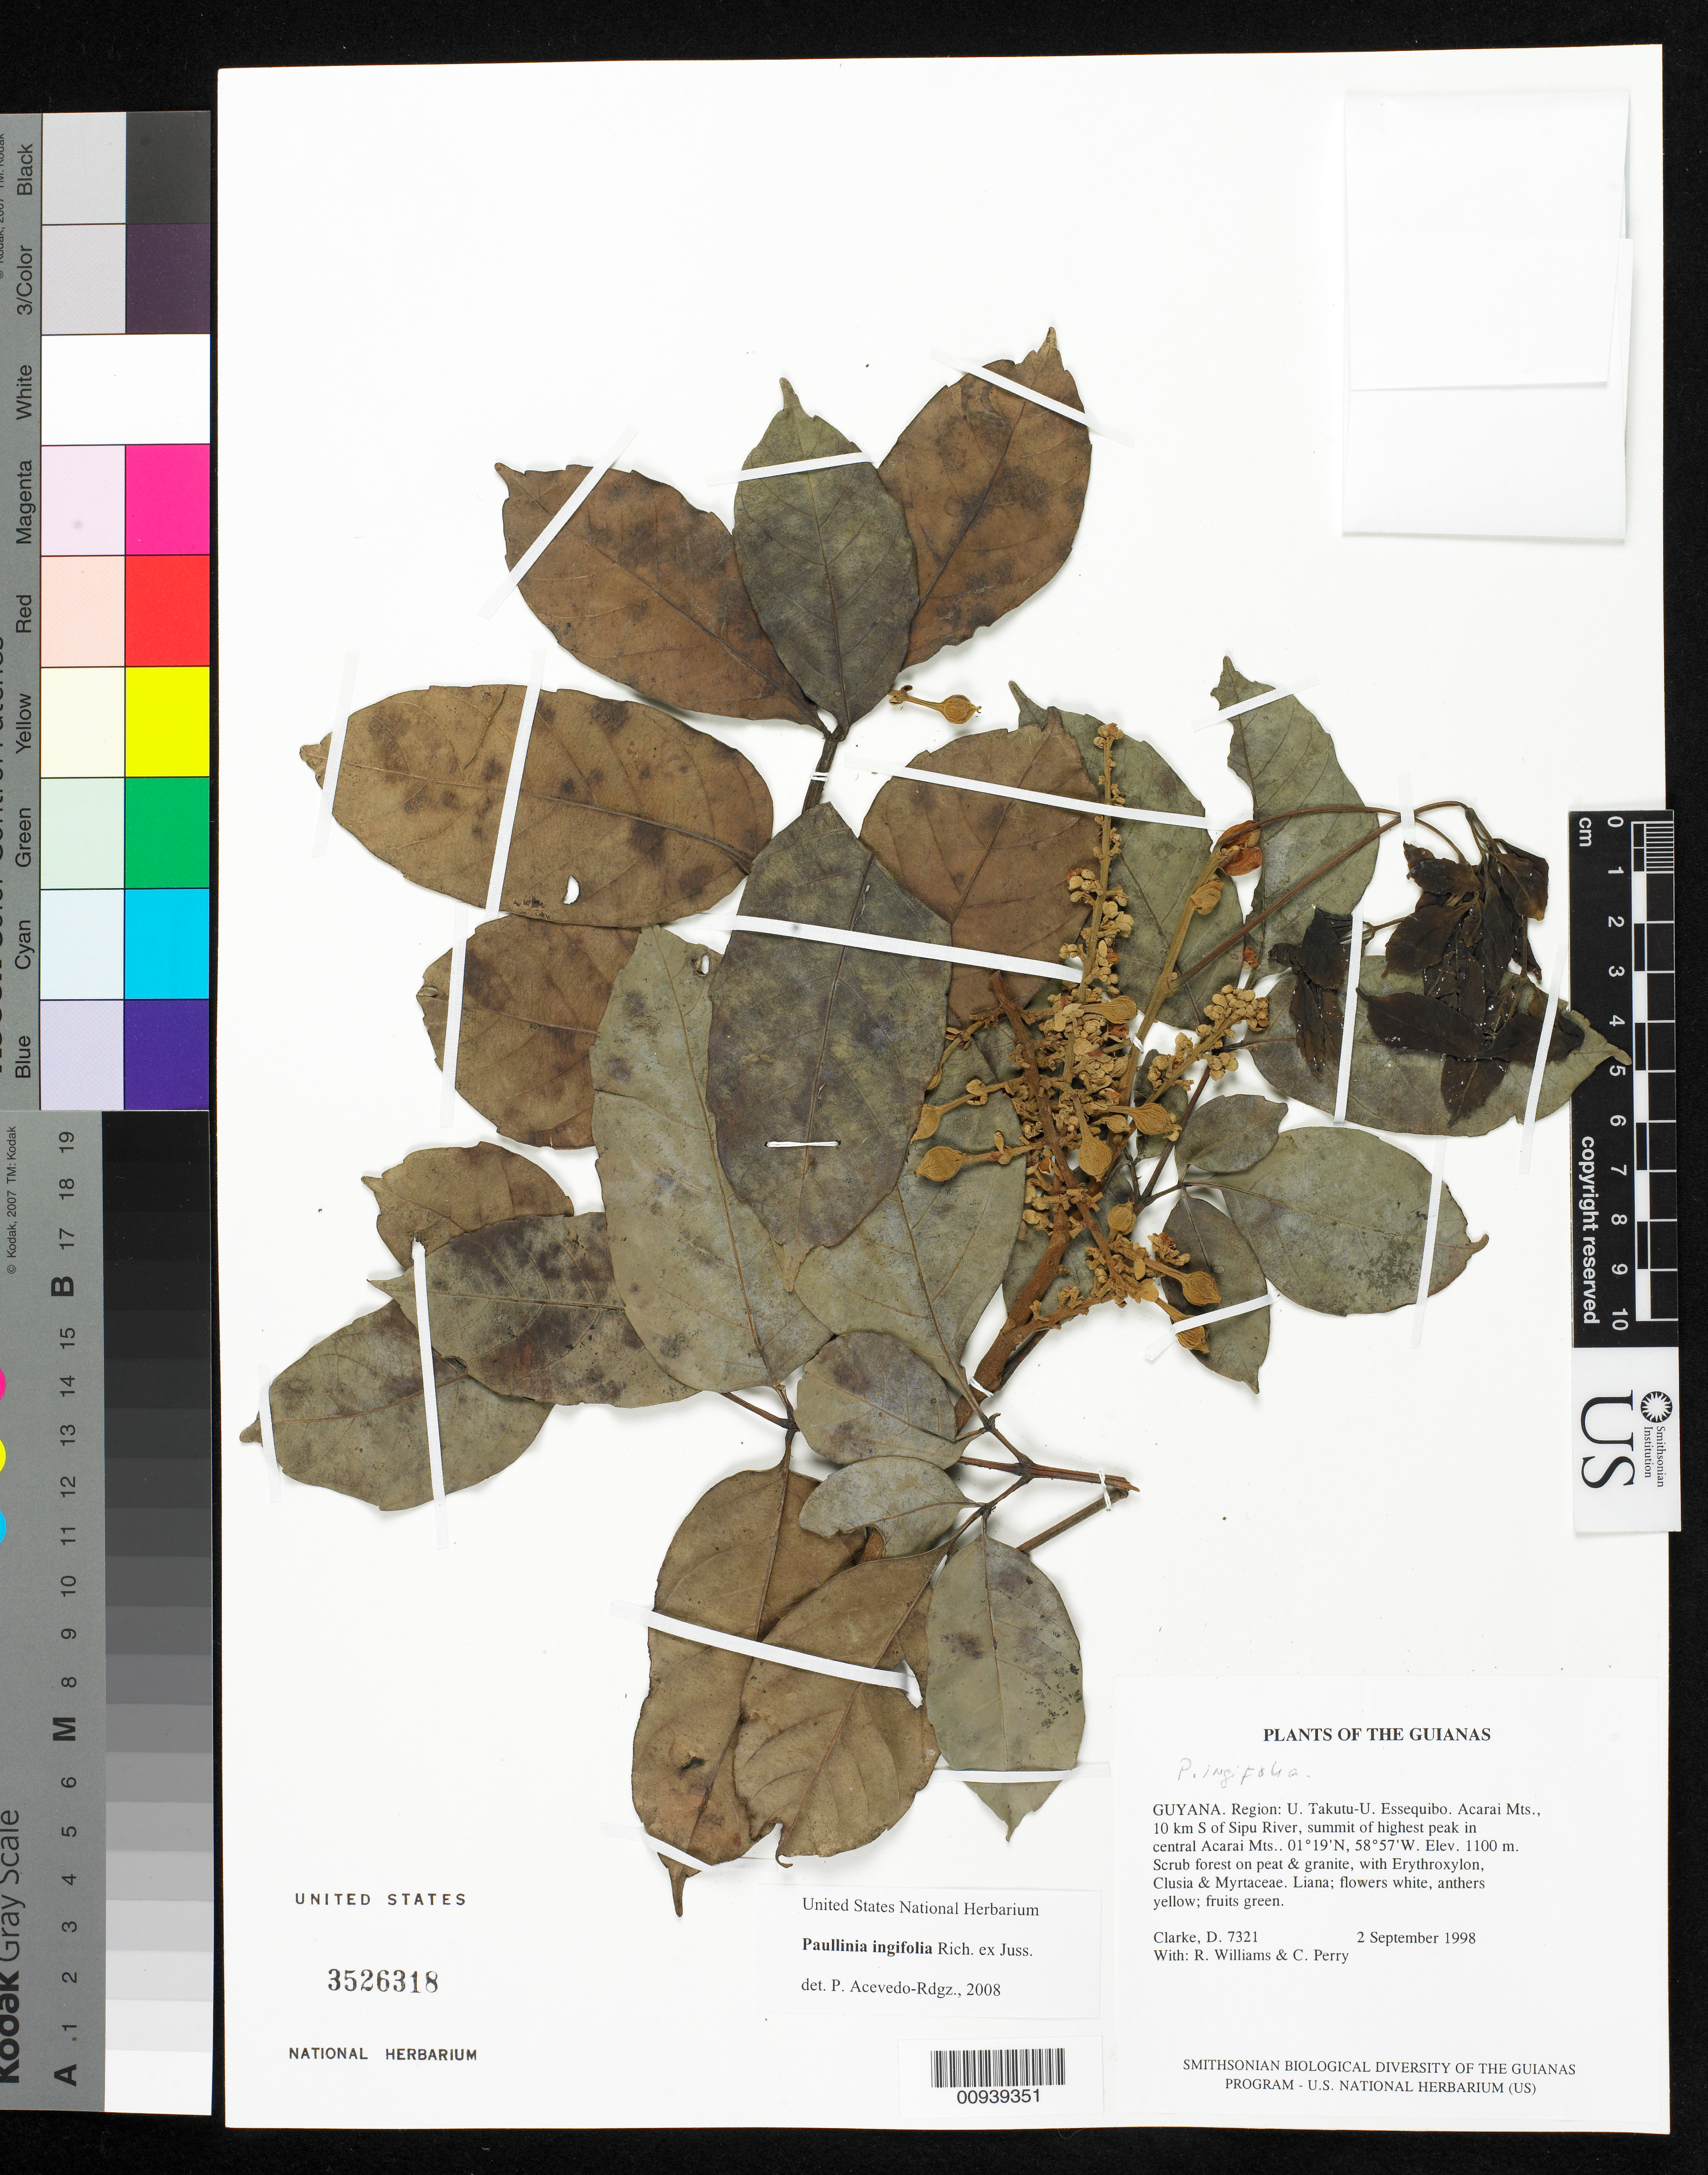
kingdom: Plantae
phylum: Tracheophyta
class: Magnoliopsida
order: Sapindales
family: Sapindaceae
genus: Paullinia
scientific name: Paullinia ingifolia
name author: Rich. ex Juss.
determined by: Acevedo-Rodríguez, P., (BOT), Smithsonian Institution - National Museum of Natural History (UNITED STATES)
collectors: H. D. Clarke, R. Williams & C. Perry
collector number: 7321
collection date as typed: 2 September 1998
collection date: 1998-09-02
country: Guyana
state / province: U. Takutu-U. Essequibo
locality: Acarai Mts., 10 km S. of Sipu River, summit of highest peak in central Acarai Mts.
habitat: Scrub forest on peat & granite, with Erythroxylum, Clusia & Myrtaceae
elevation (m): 1100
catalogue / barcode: US 3526318